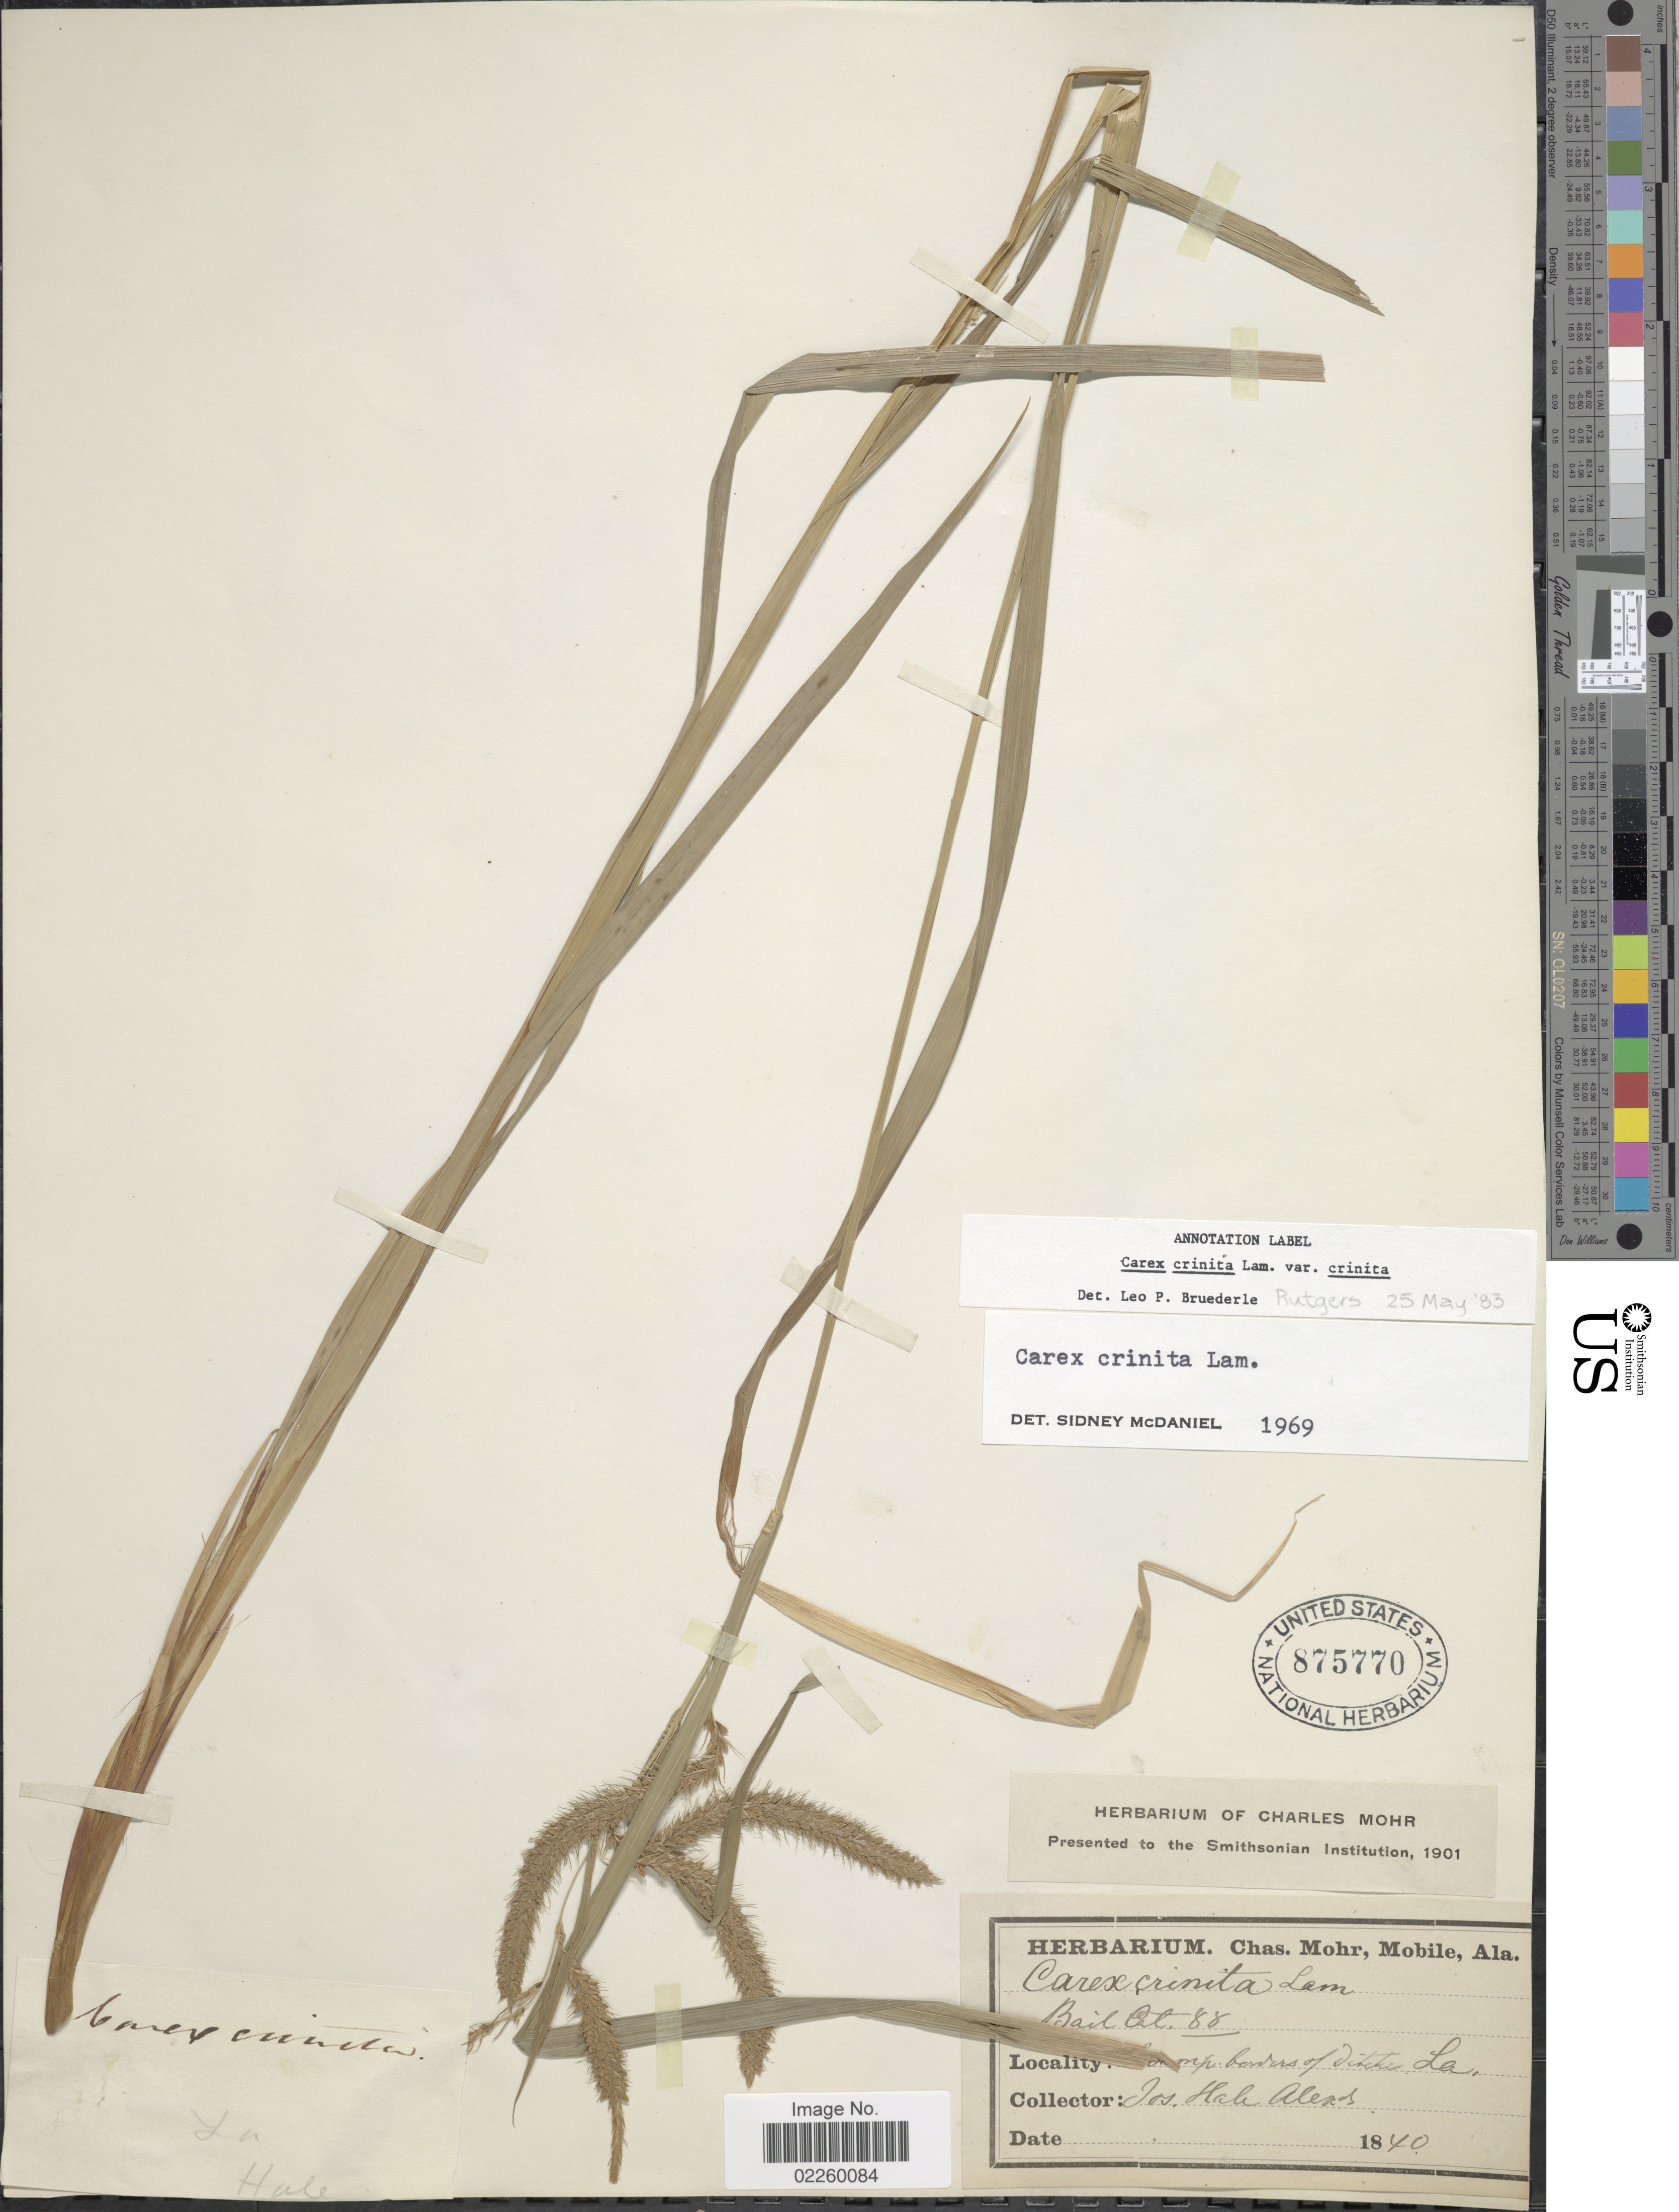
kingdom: Plantae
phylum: Tracheophyta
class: Liliopsida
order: Poales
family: Cyperaceae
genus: Carex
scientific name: Carex crinita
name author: Lam.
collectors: J. Alends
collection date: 1870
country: United States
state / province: Louisiana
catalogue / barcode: US 875770